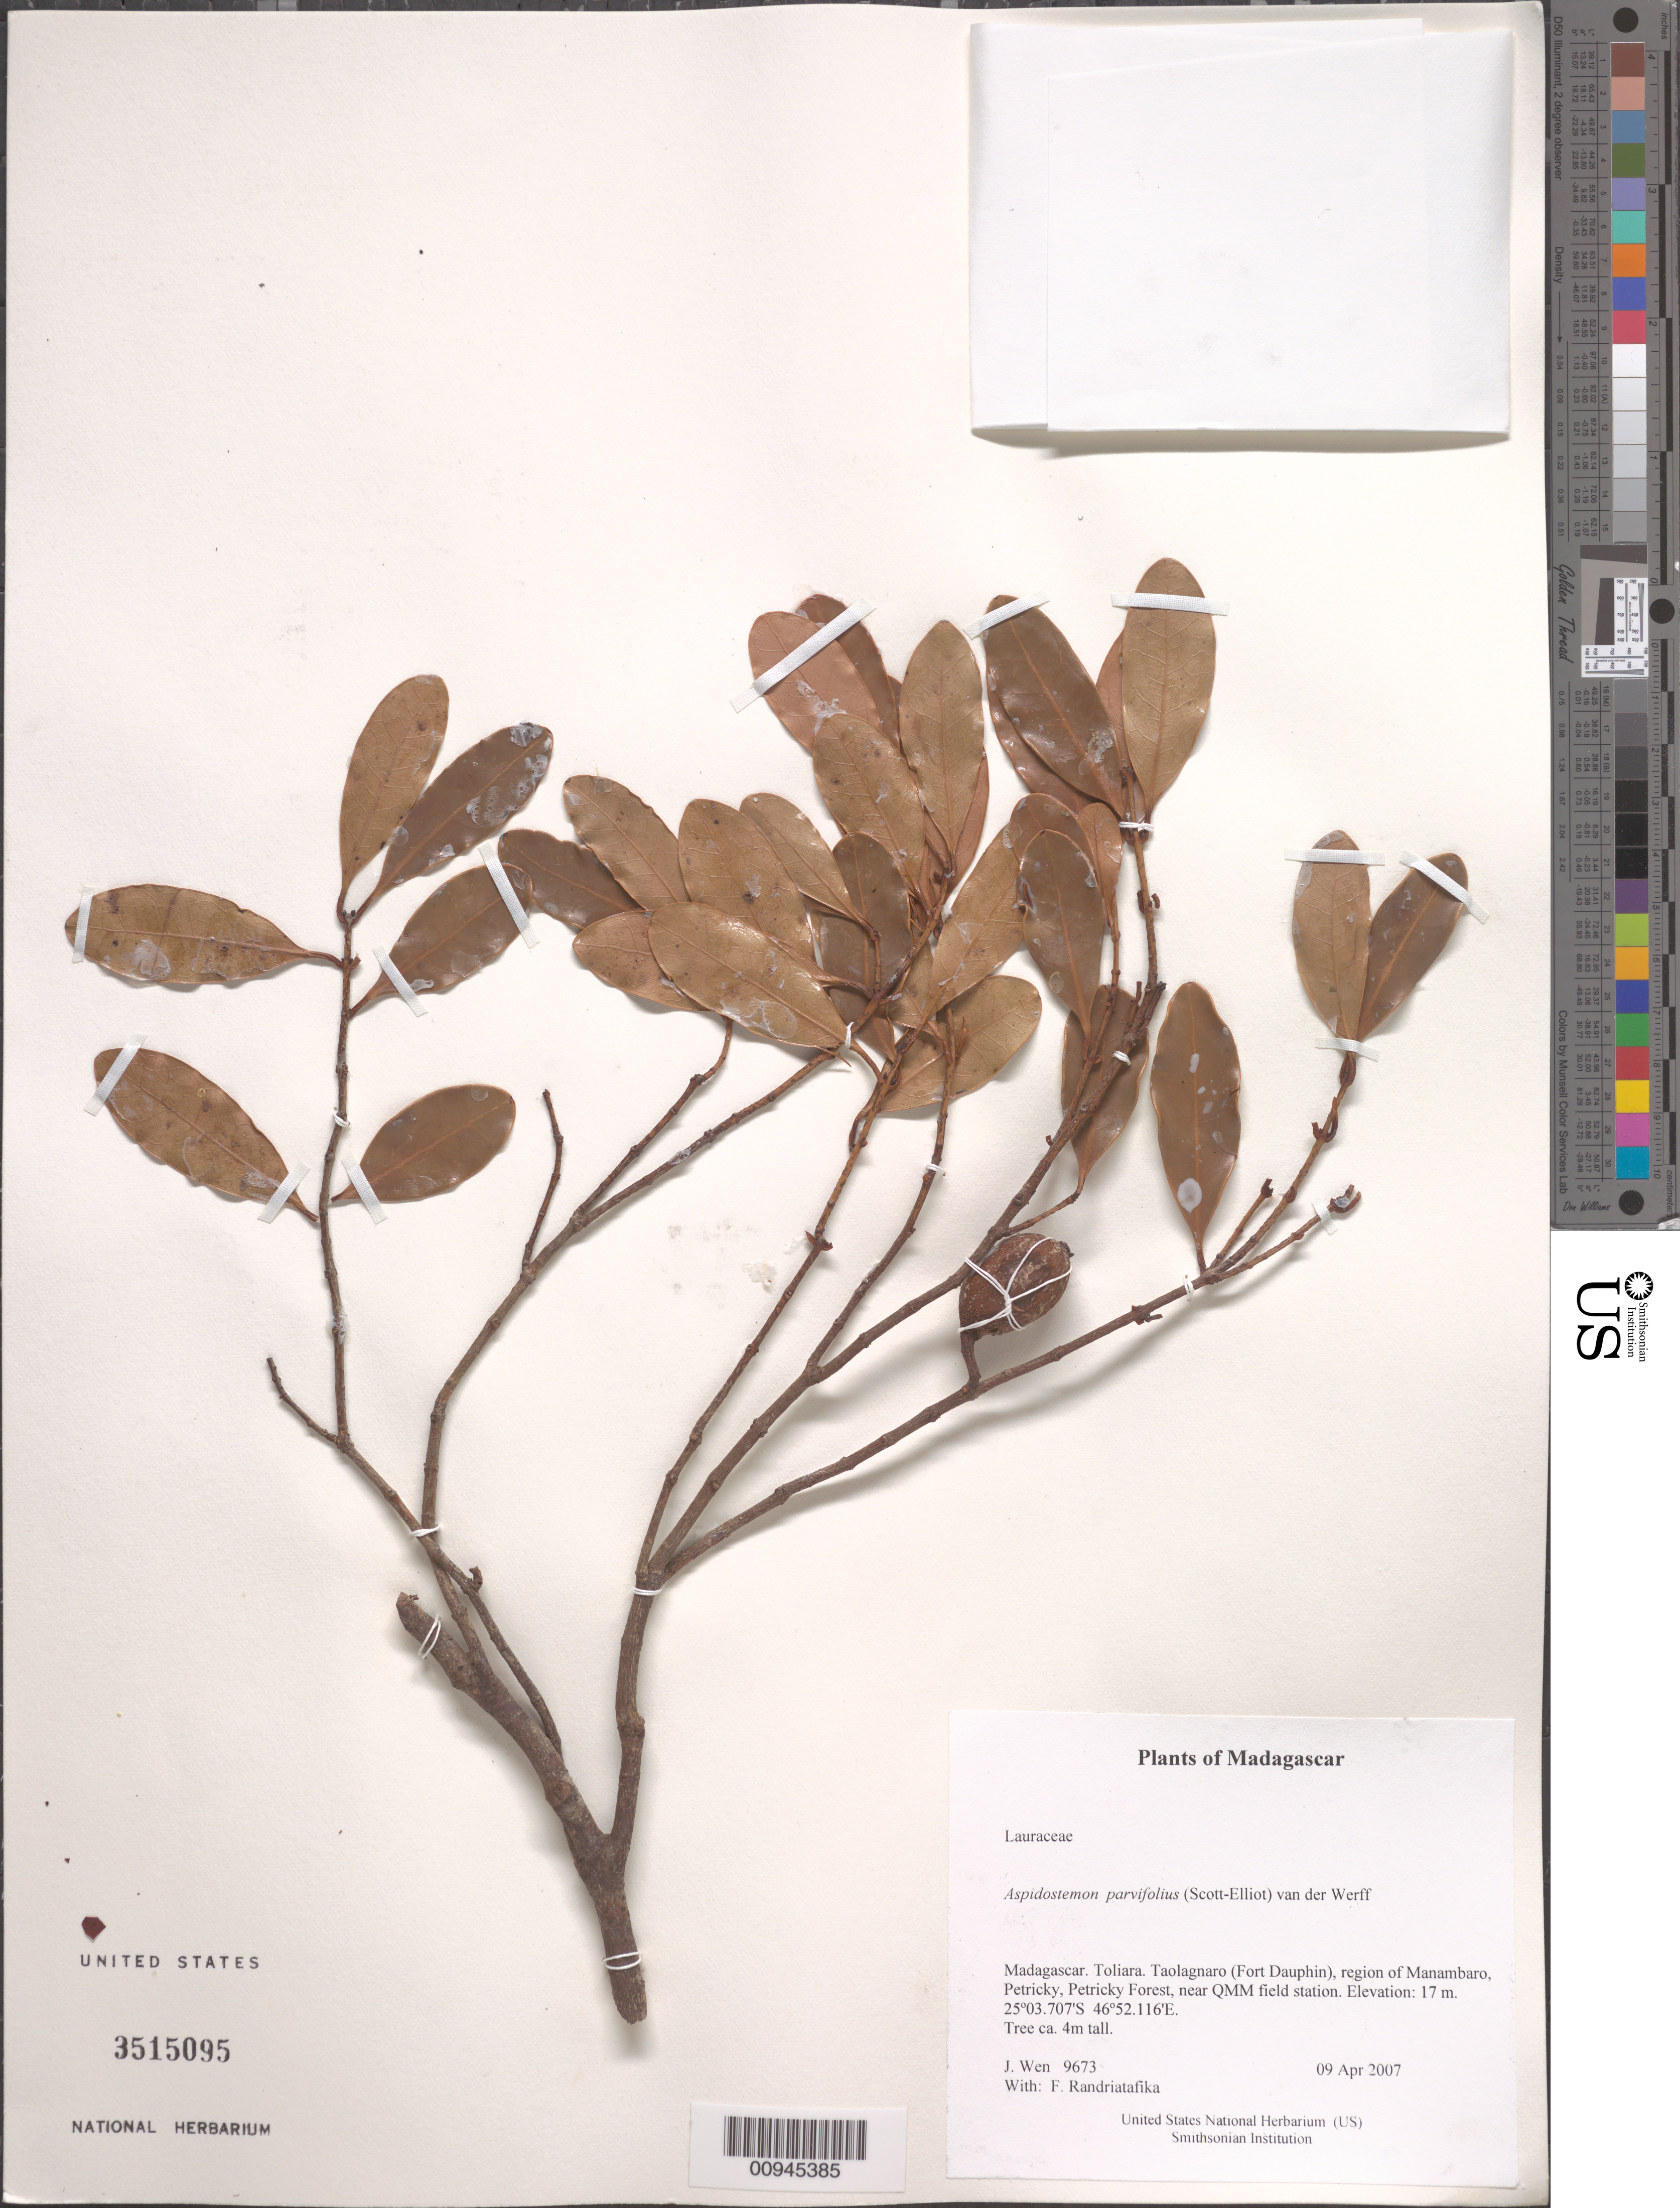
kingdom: Plantae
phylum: Tracheophyta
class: Magnoliopsida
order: Laurales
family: Lauraceae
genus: Aspidostemon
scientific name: Aspidostemon parvifolius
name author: (Scott Elliot) van der Werff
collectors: J. Wen & F. Randriatafika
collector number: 9673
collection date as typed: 09 Apr 2007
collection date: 2007-04-09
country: Madagascar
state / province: Anosy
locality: Taolagnaro (Fort Dauphin), region of Manambaro, Petricky, Petricky Forest, near QMM field station.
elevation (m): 17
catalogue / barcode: US 3515095